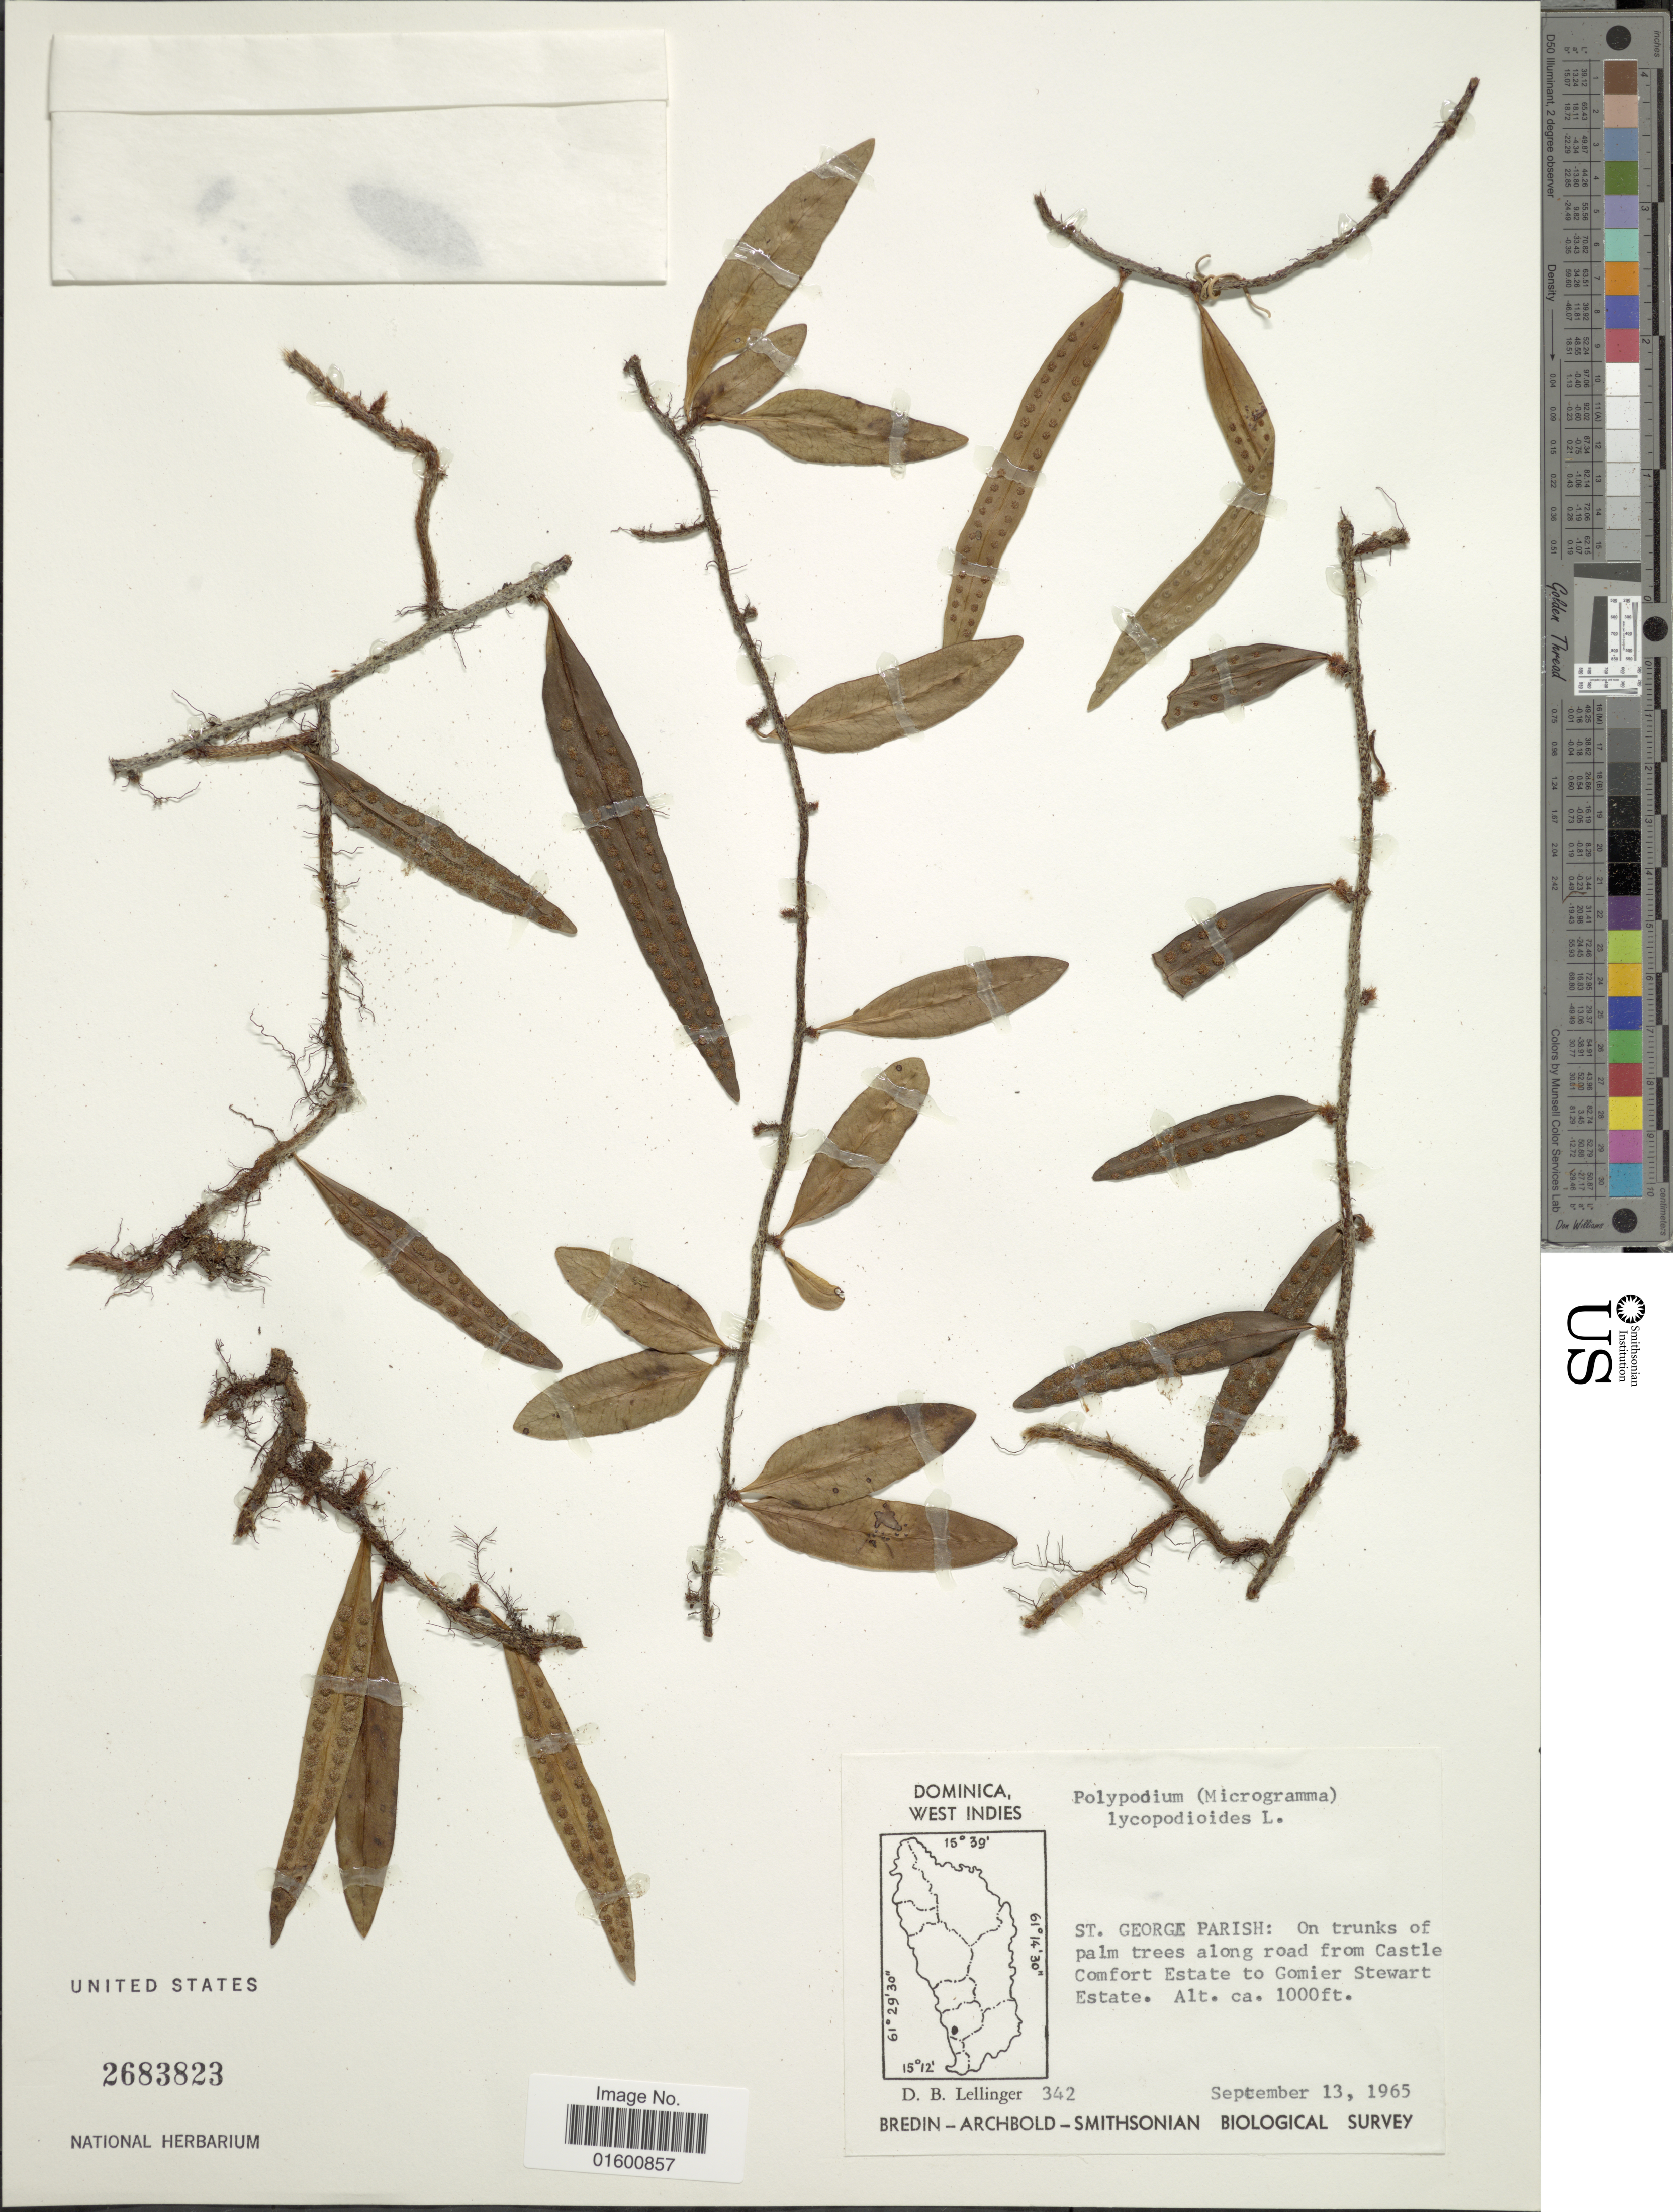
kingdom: Plantae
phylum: Tracheophyta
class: Polypodiopsida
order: Polypodiales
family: Polypodiaceae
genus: Microgramma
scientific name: Microgramma lycopodioides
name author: (L.) Copel.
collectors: D. B. Lellinger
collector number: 342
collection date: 1965-09-13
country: Dominica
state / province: St. George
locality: Dominica, West Indies, St. George Parish, along road from Comfort Estate to Gomier Stewart Estate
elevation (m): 305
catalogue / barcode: US 2683823